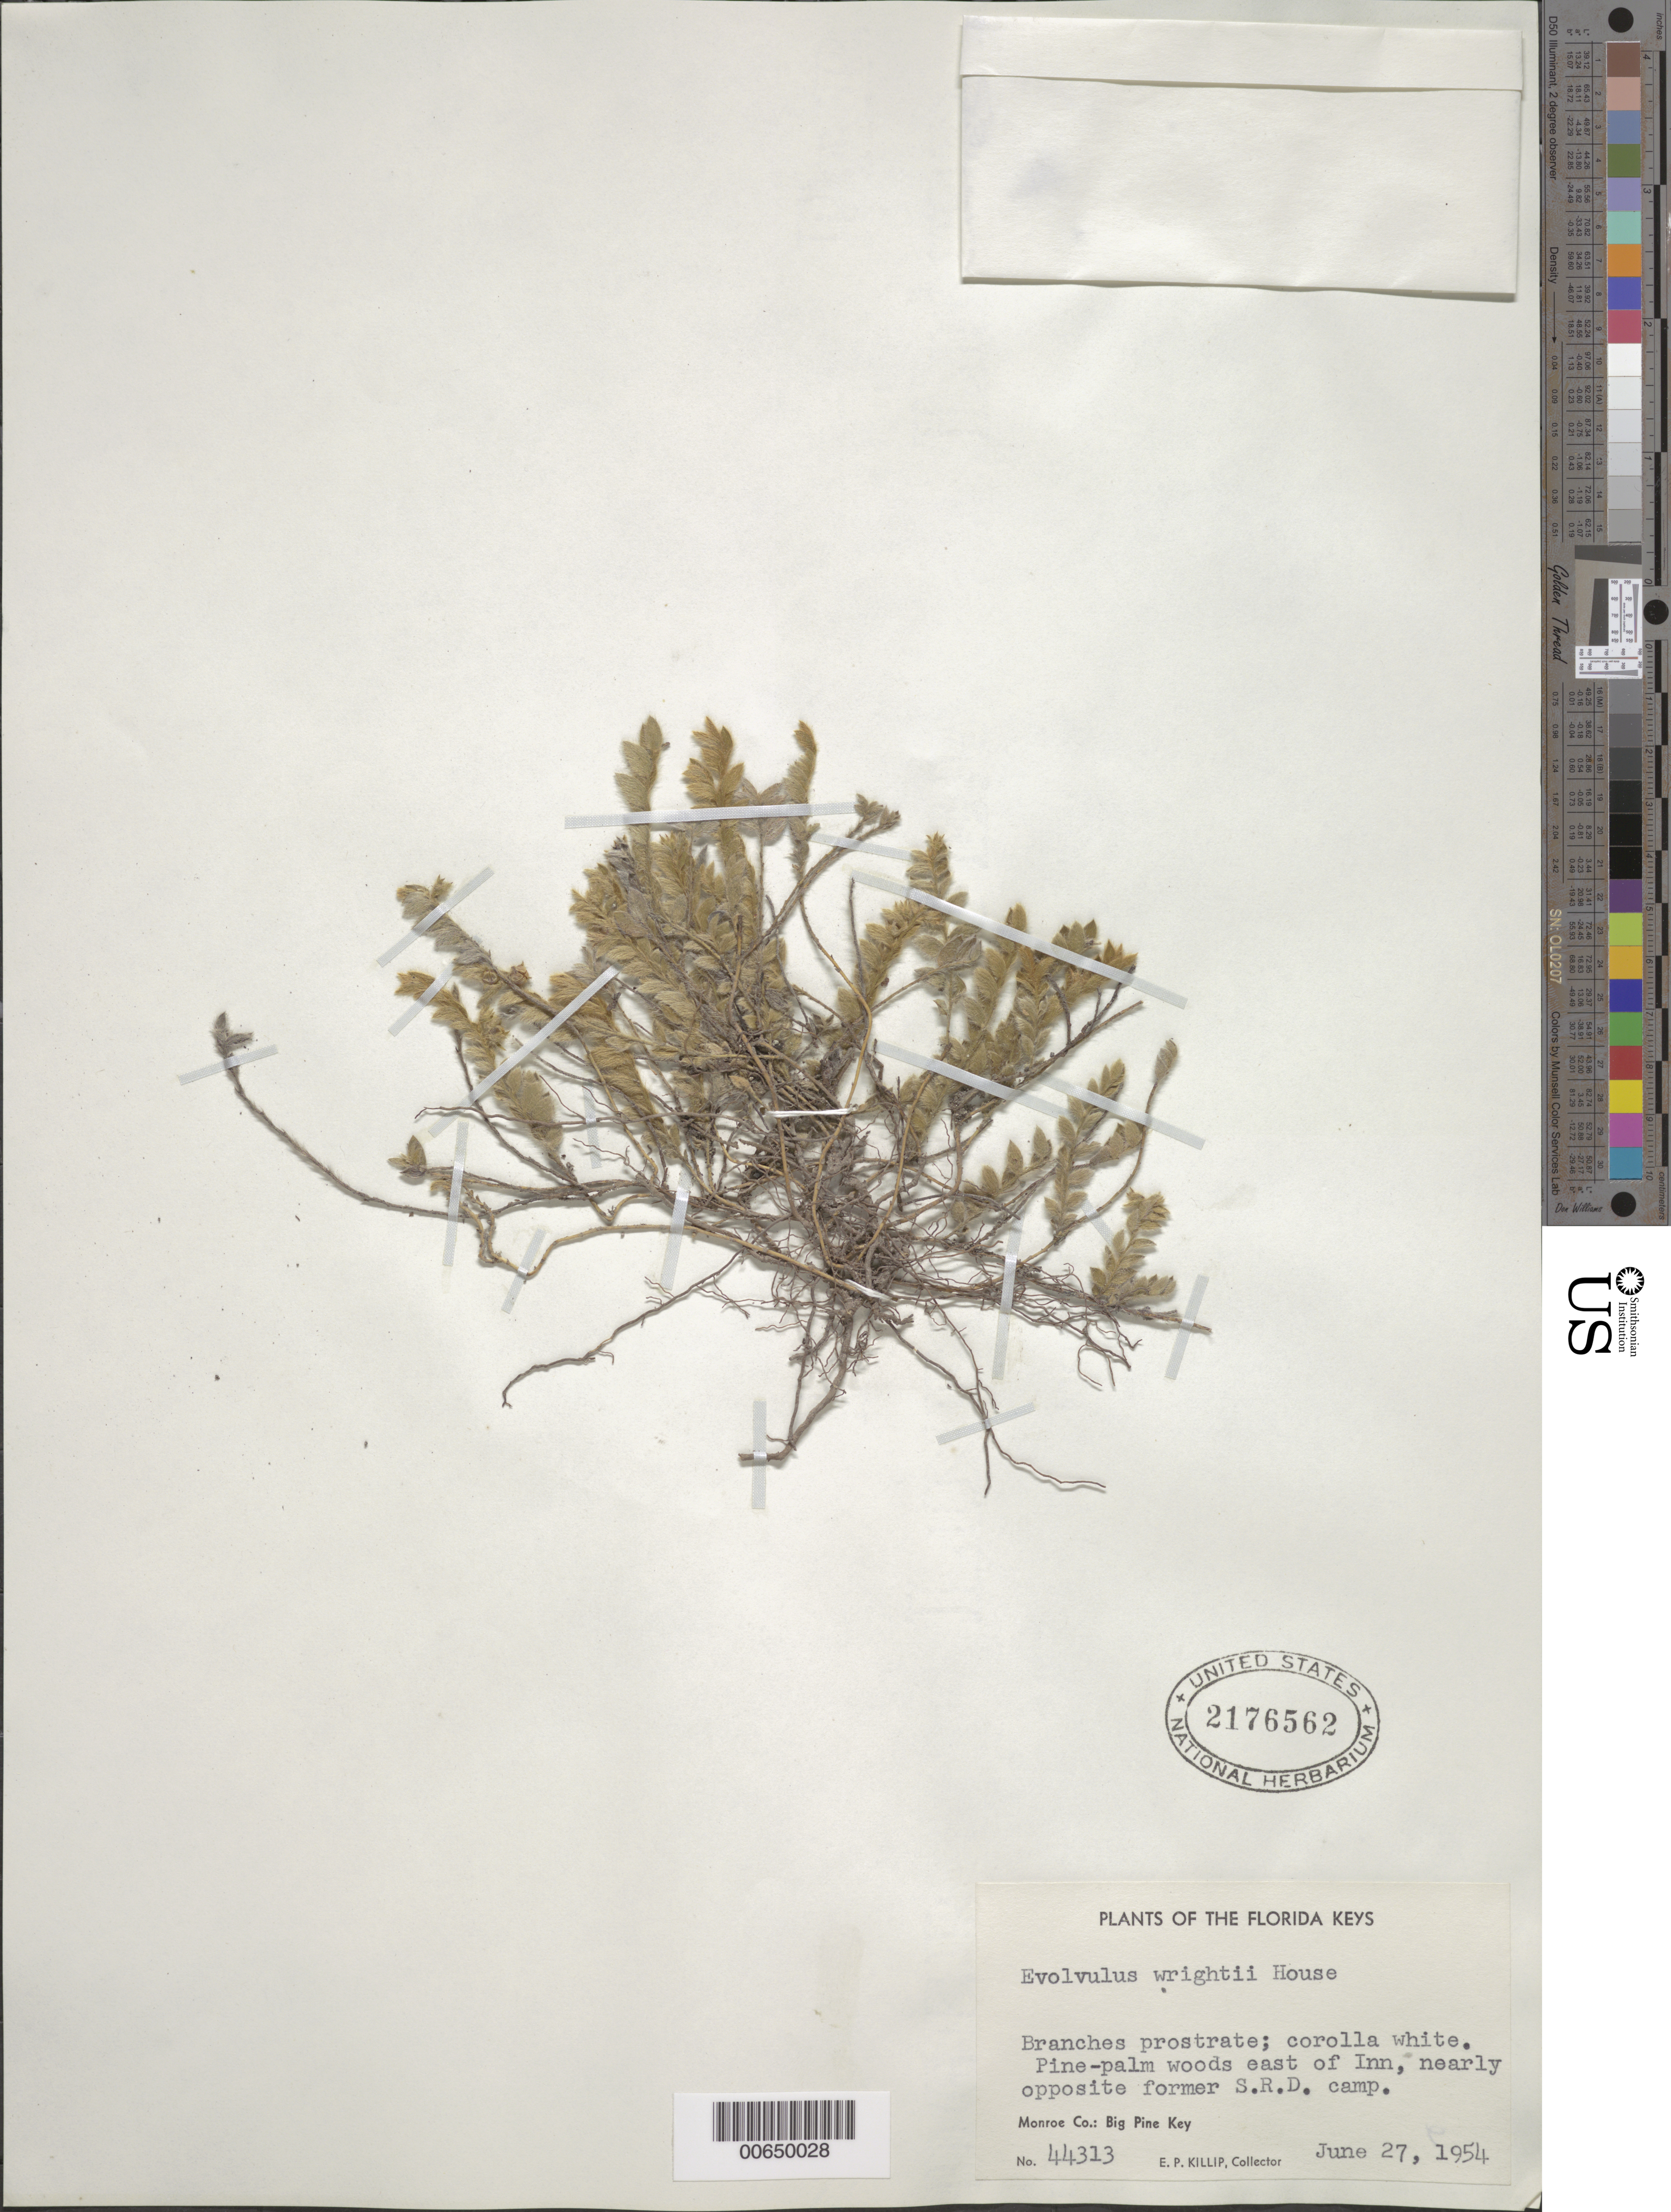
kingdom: Plantae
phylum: Tracheophyta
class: Magnoliopsida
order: Solanales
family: Convolvulaceae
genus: Evolvulus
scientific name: Evolvulus grisebachii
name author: Peter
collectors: E. P. Killip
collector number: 44313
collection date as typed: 27 Jun 1954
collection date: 1954-06-27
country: United States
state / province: Florida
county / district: Monroe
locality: E of Inn, nearly opposite former S.R.D. camp. Big Pine Key.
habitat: Pine-palm woods.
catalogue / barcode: US 2176562